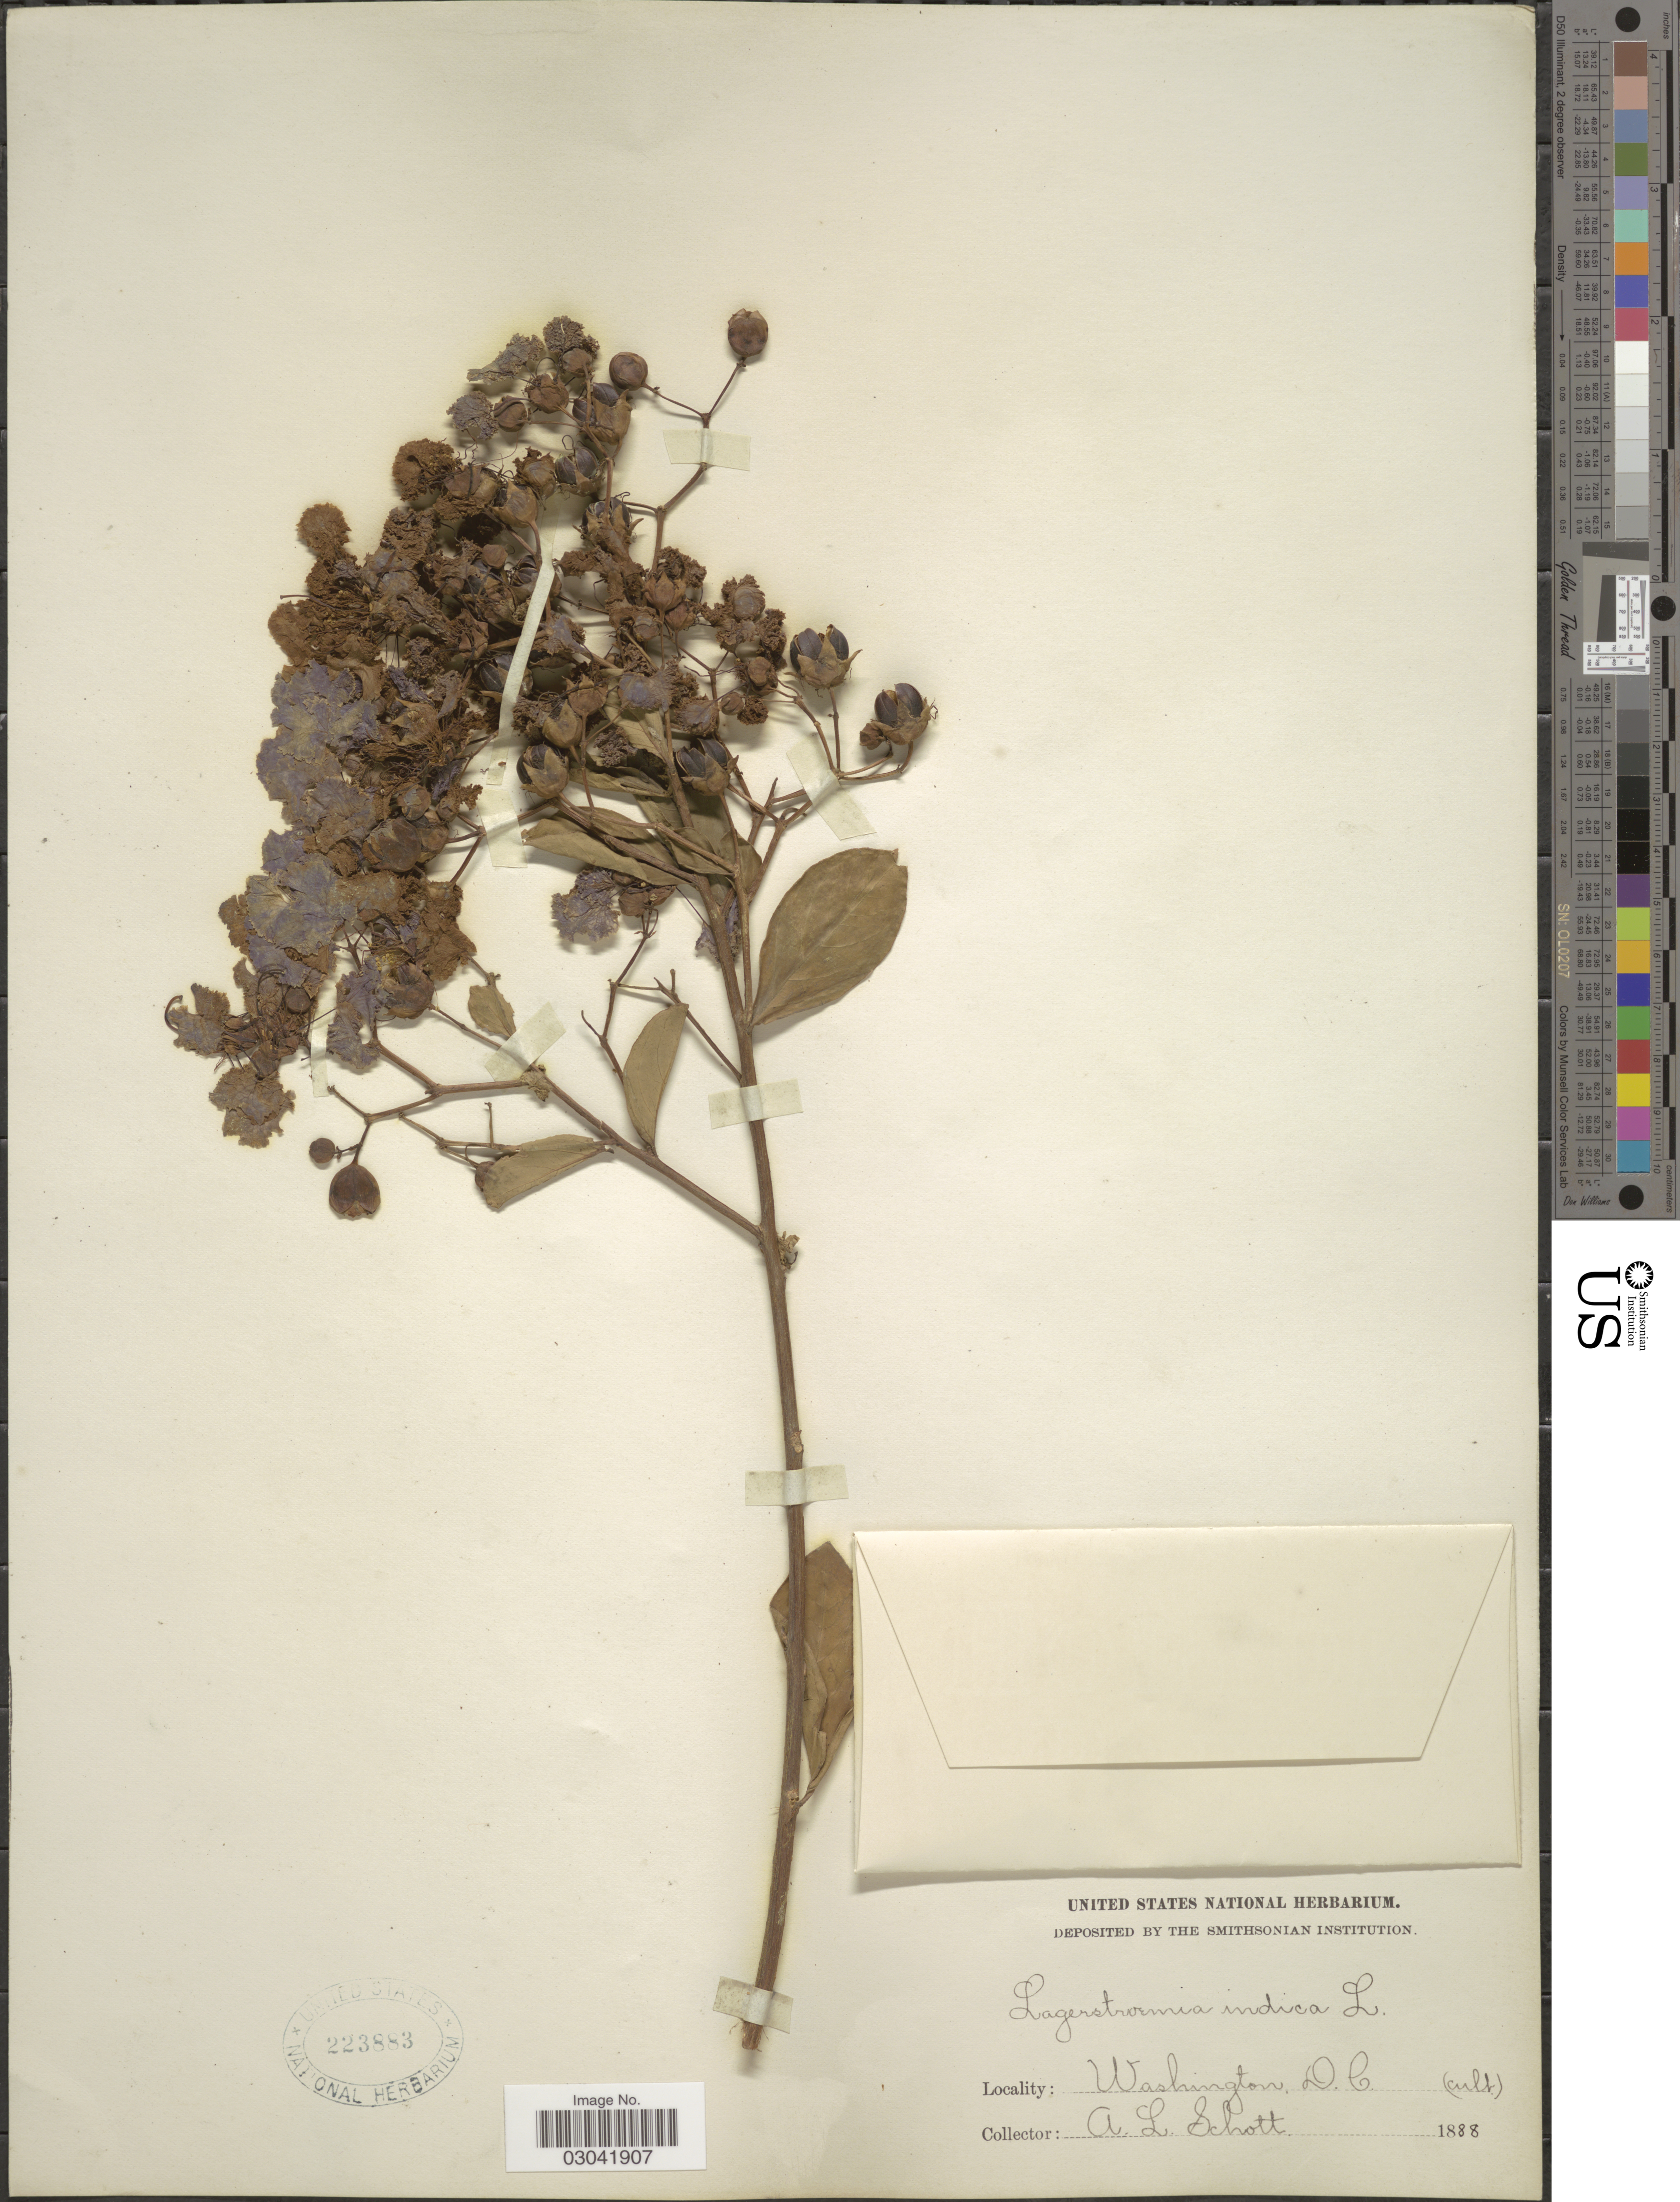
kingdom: Plantae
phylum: Tracheophyta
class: Magnoliopsida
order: Myrtales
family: Lythraceae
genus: Lagerstroemia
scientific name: Lagerstroemia indica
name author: L.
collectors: A. L. Schott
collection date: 1888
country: United States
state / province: District of Columbia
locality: Washington D. C.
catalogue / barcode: US 223883